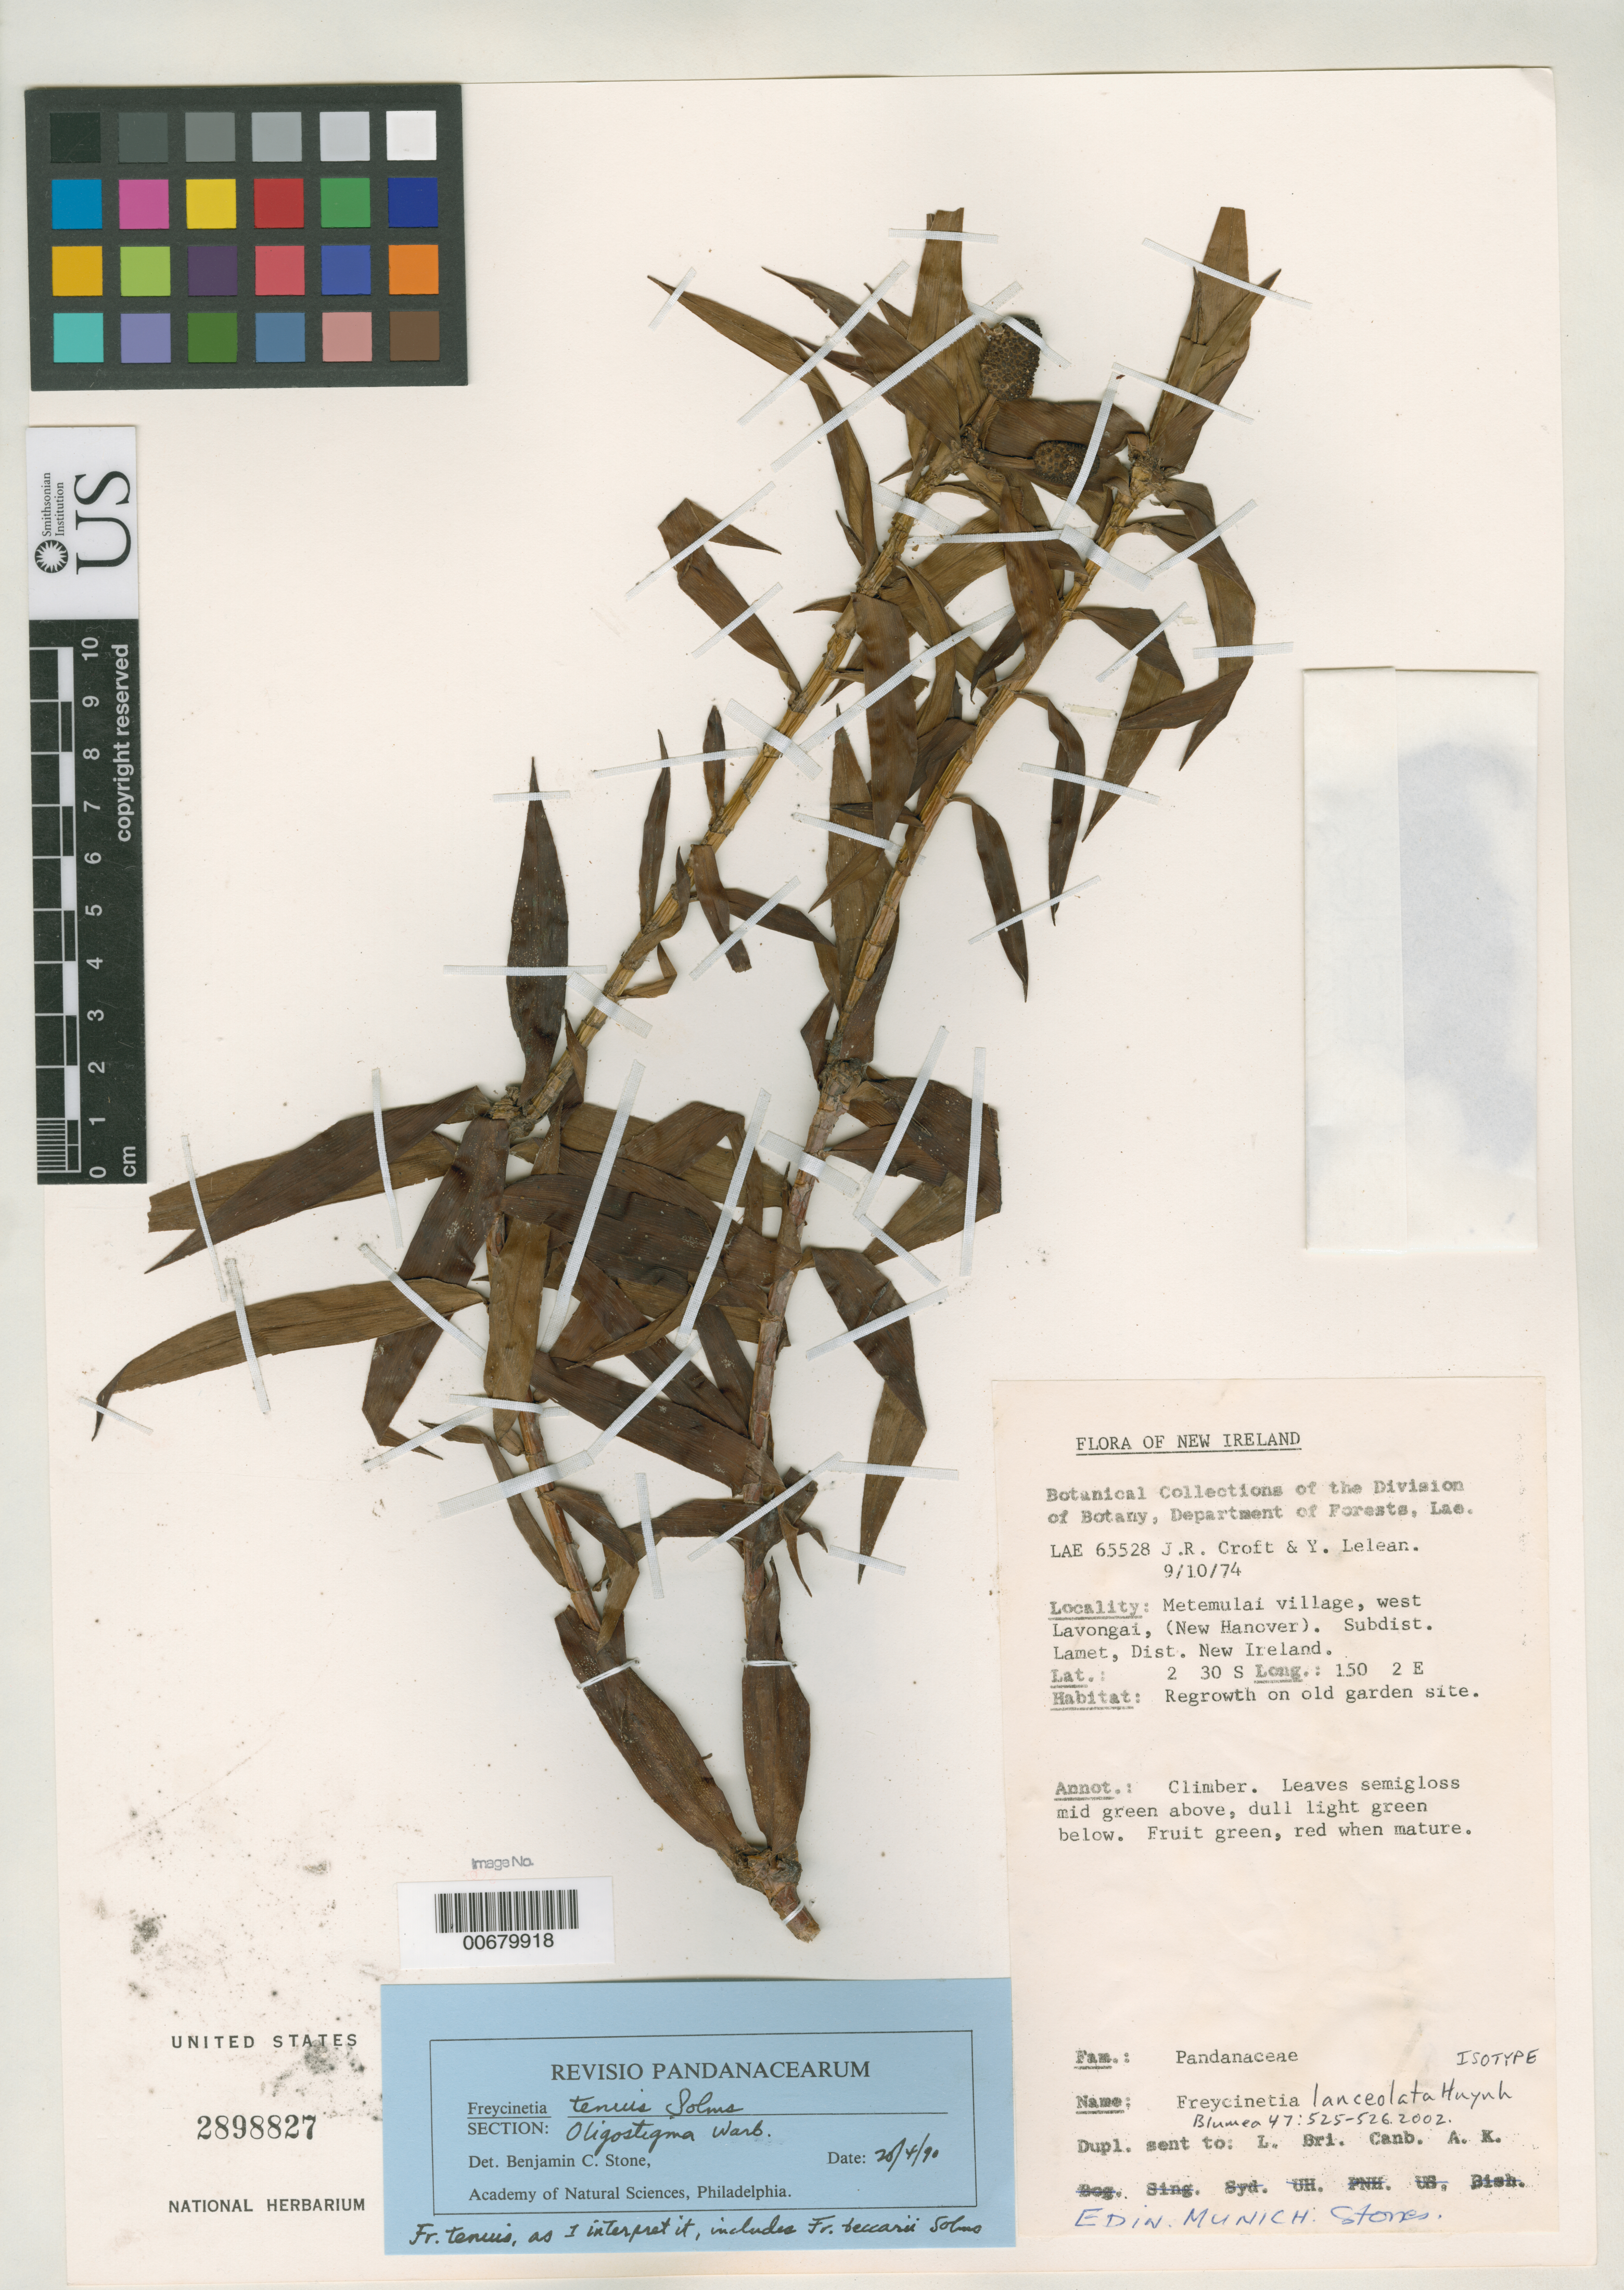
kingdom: Plantae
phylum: Tracheophyta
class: Liliopsida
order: Pandanales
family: Pandanaceae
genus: Freycinetia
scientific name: Freycinetia lanceolata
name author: Huynh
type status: Isotype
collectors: J. R. Croft & Y. Lelean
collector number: LAE 65528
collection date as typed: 09 Oct 1974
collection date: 1974-10-09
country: Papua New Guinea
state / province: New Ireland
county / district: Lamet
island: Lavongai [New Hanover]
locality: Metemulai village, west Lavongai, (New Hanover)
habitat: Regrowth on old garden site.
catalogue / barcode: US 2898827